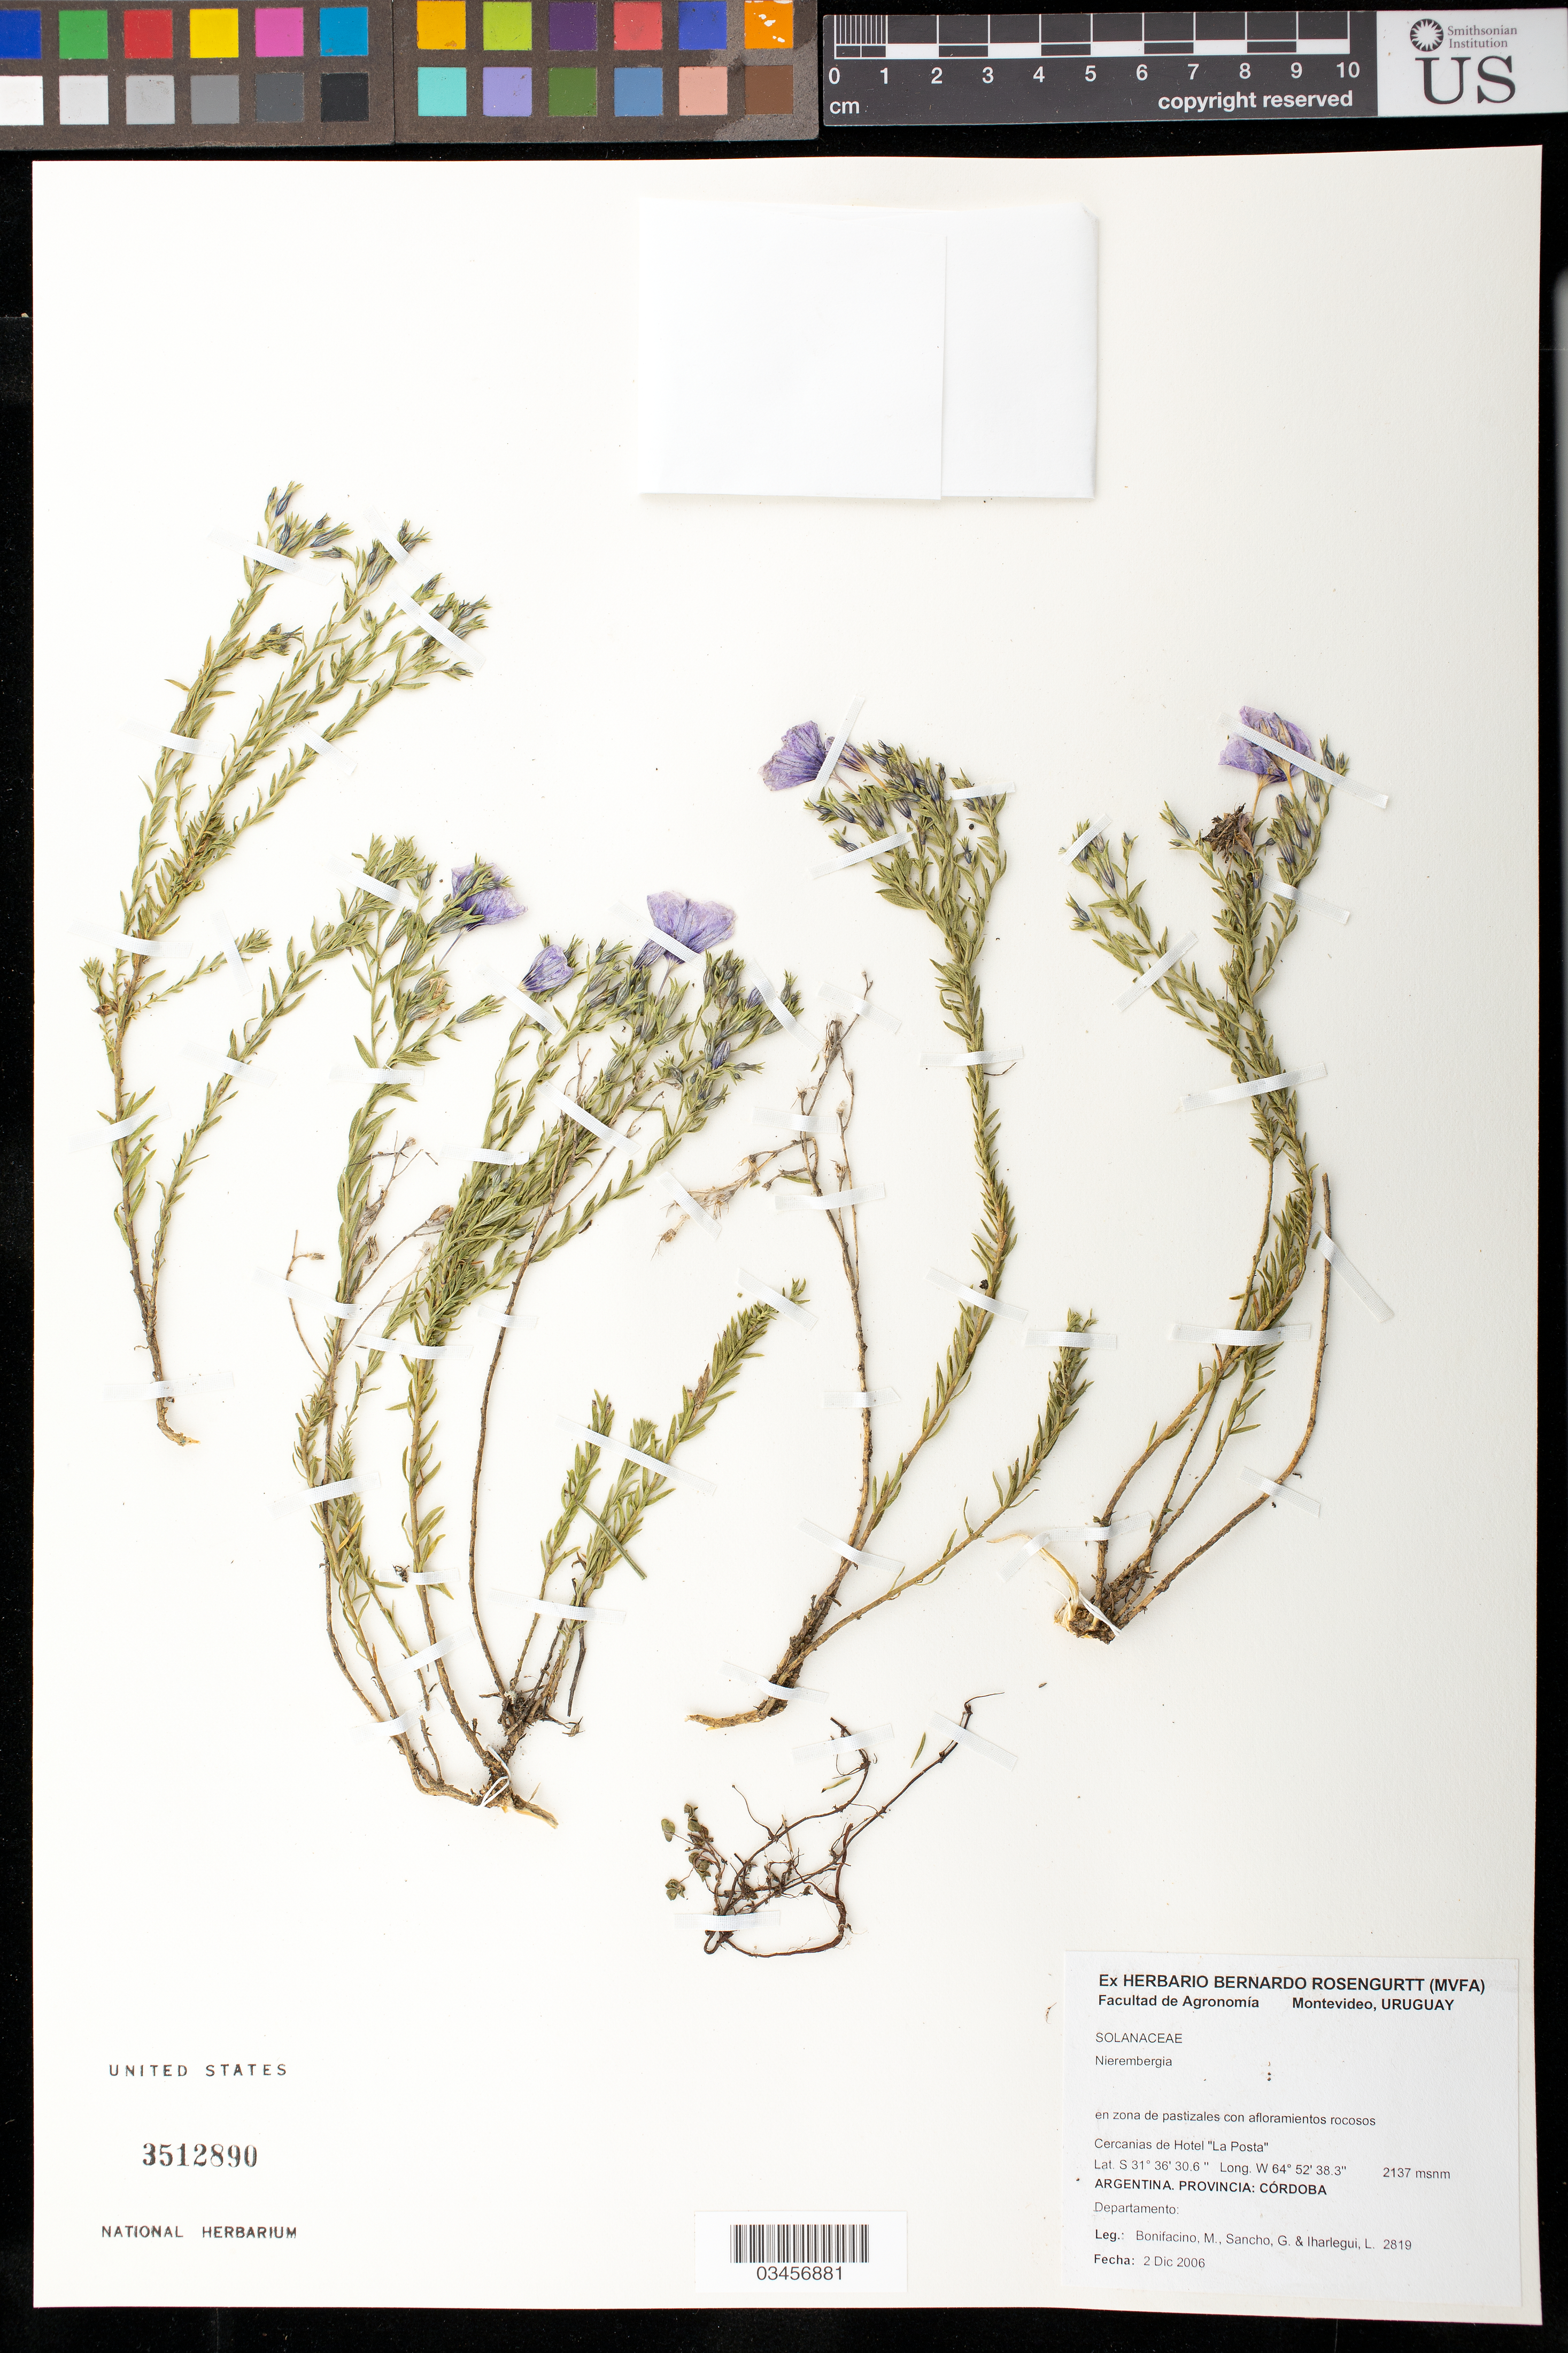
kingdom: Plantae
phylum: Tracheophyta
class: Magnoliopsida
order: Solanales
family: Solanaceae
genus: Nierembergia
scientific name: Nierembergia sp.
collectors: M. Bonifacino, G. Sancho & L. Iharlegui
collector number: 2819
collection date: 2006-12-02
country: Argentina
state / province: Córdoba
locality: Cercanias de Hotel "La Posta"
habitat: En zona de pastizales con afloramientos rocosos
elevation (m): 2137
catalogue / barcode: US 3512890